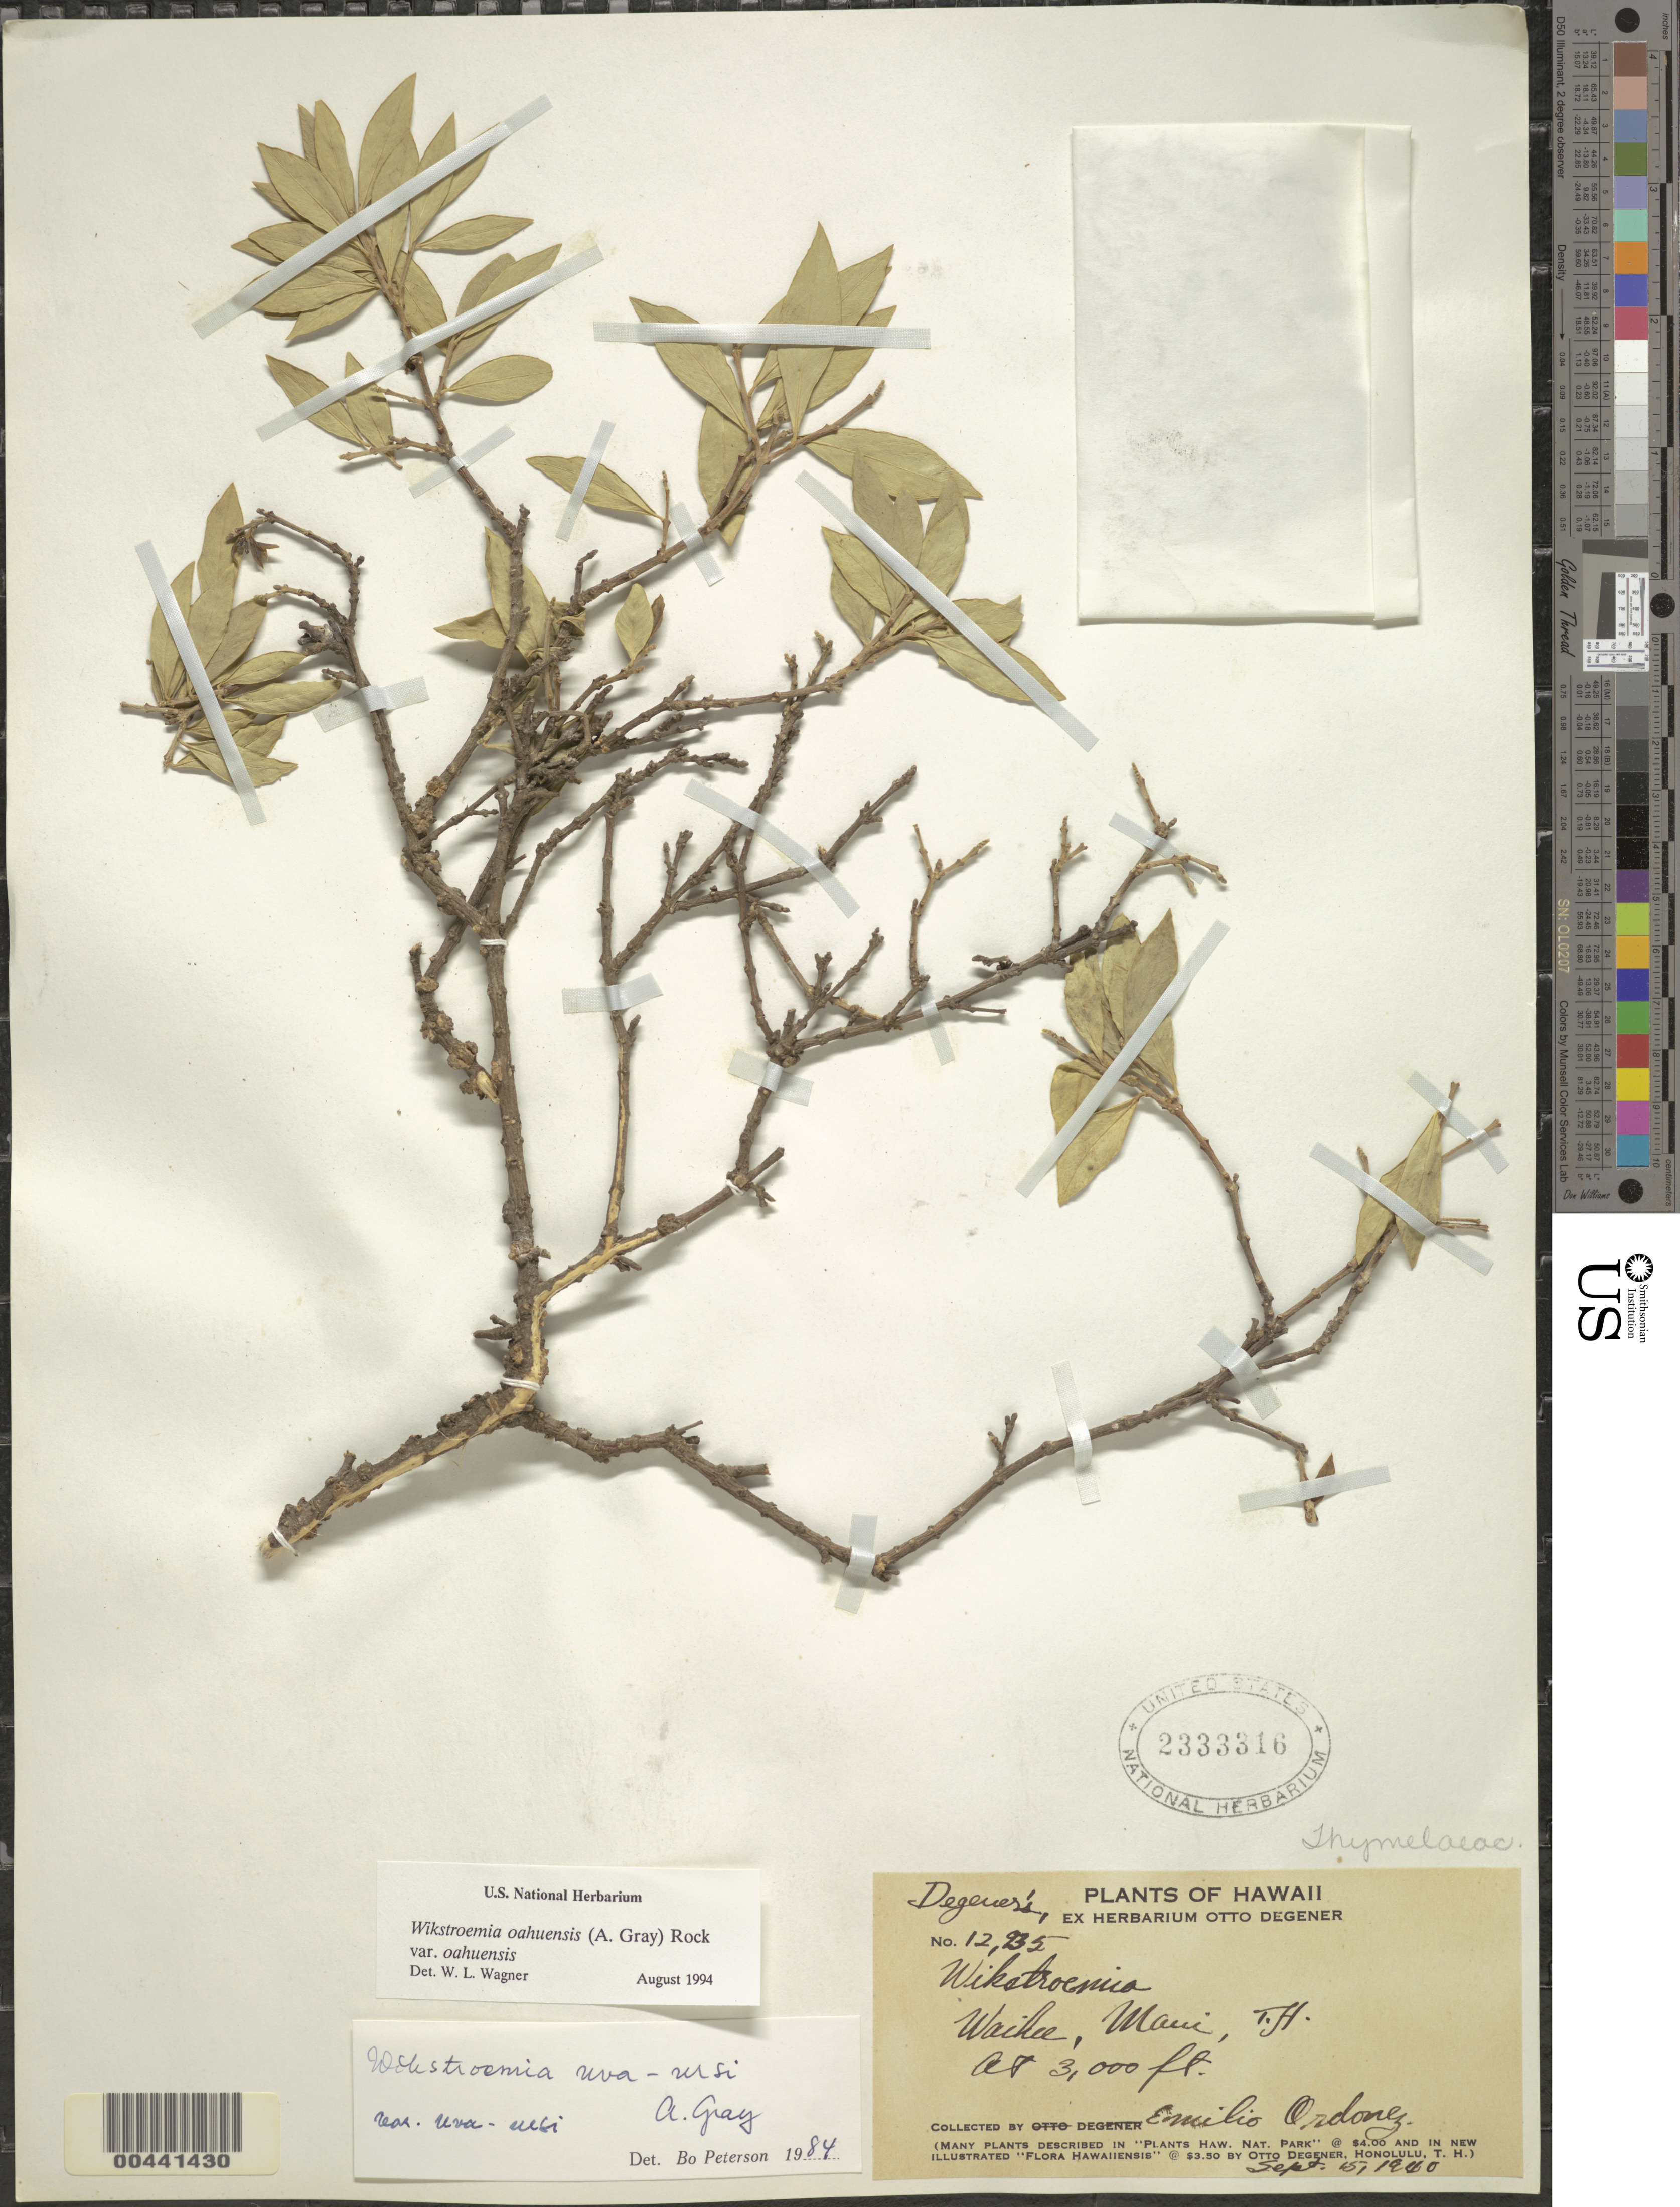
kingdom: Plantae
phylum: Tracheophyta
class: Magnoliopsida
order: Malvales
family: Thymelaeaceae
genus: Wikstroemia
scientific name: Wikstroemia oahuensis var. oahuensis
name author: (A. Gray) Rock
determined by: Wagner, W. L., (BOT), Smithsonian Institution - National Museum of Natural History (UNITED STATES)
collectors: E. Ordonez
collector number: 12935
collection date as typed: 15 Sep 1940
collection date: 1940-09-15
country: United States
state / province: Hawaii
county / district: Maui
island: Maui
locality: Waikee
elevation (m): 914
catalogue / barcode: US 2333316